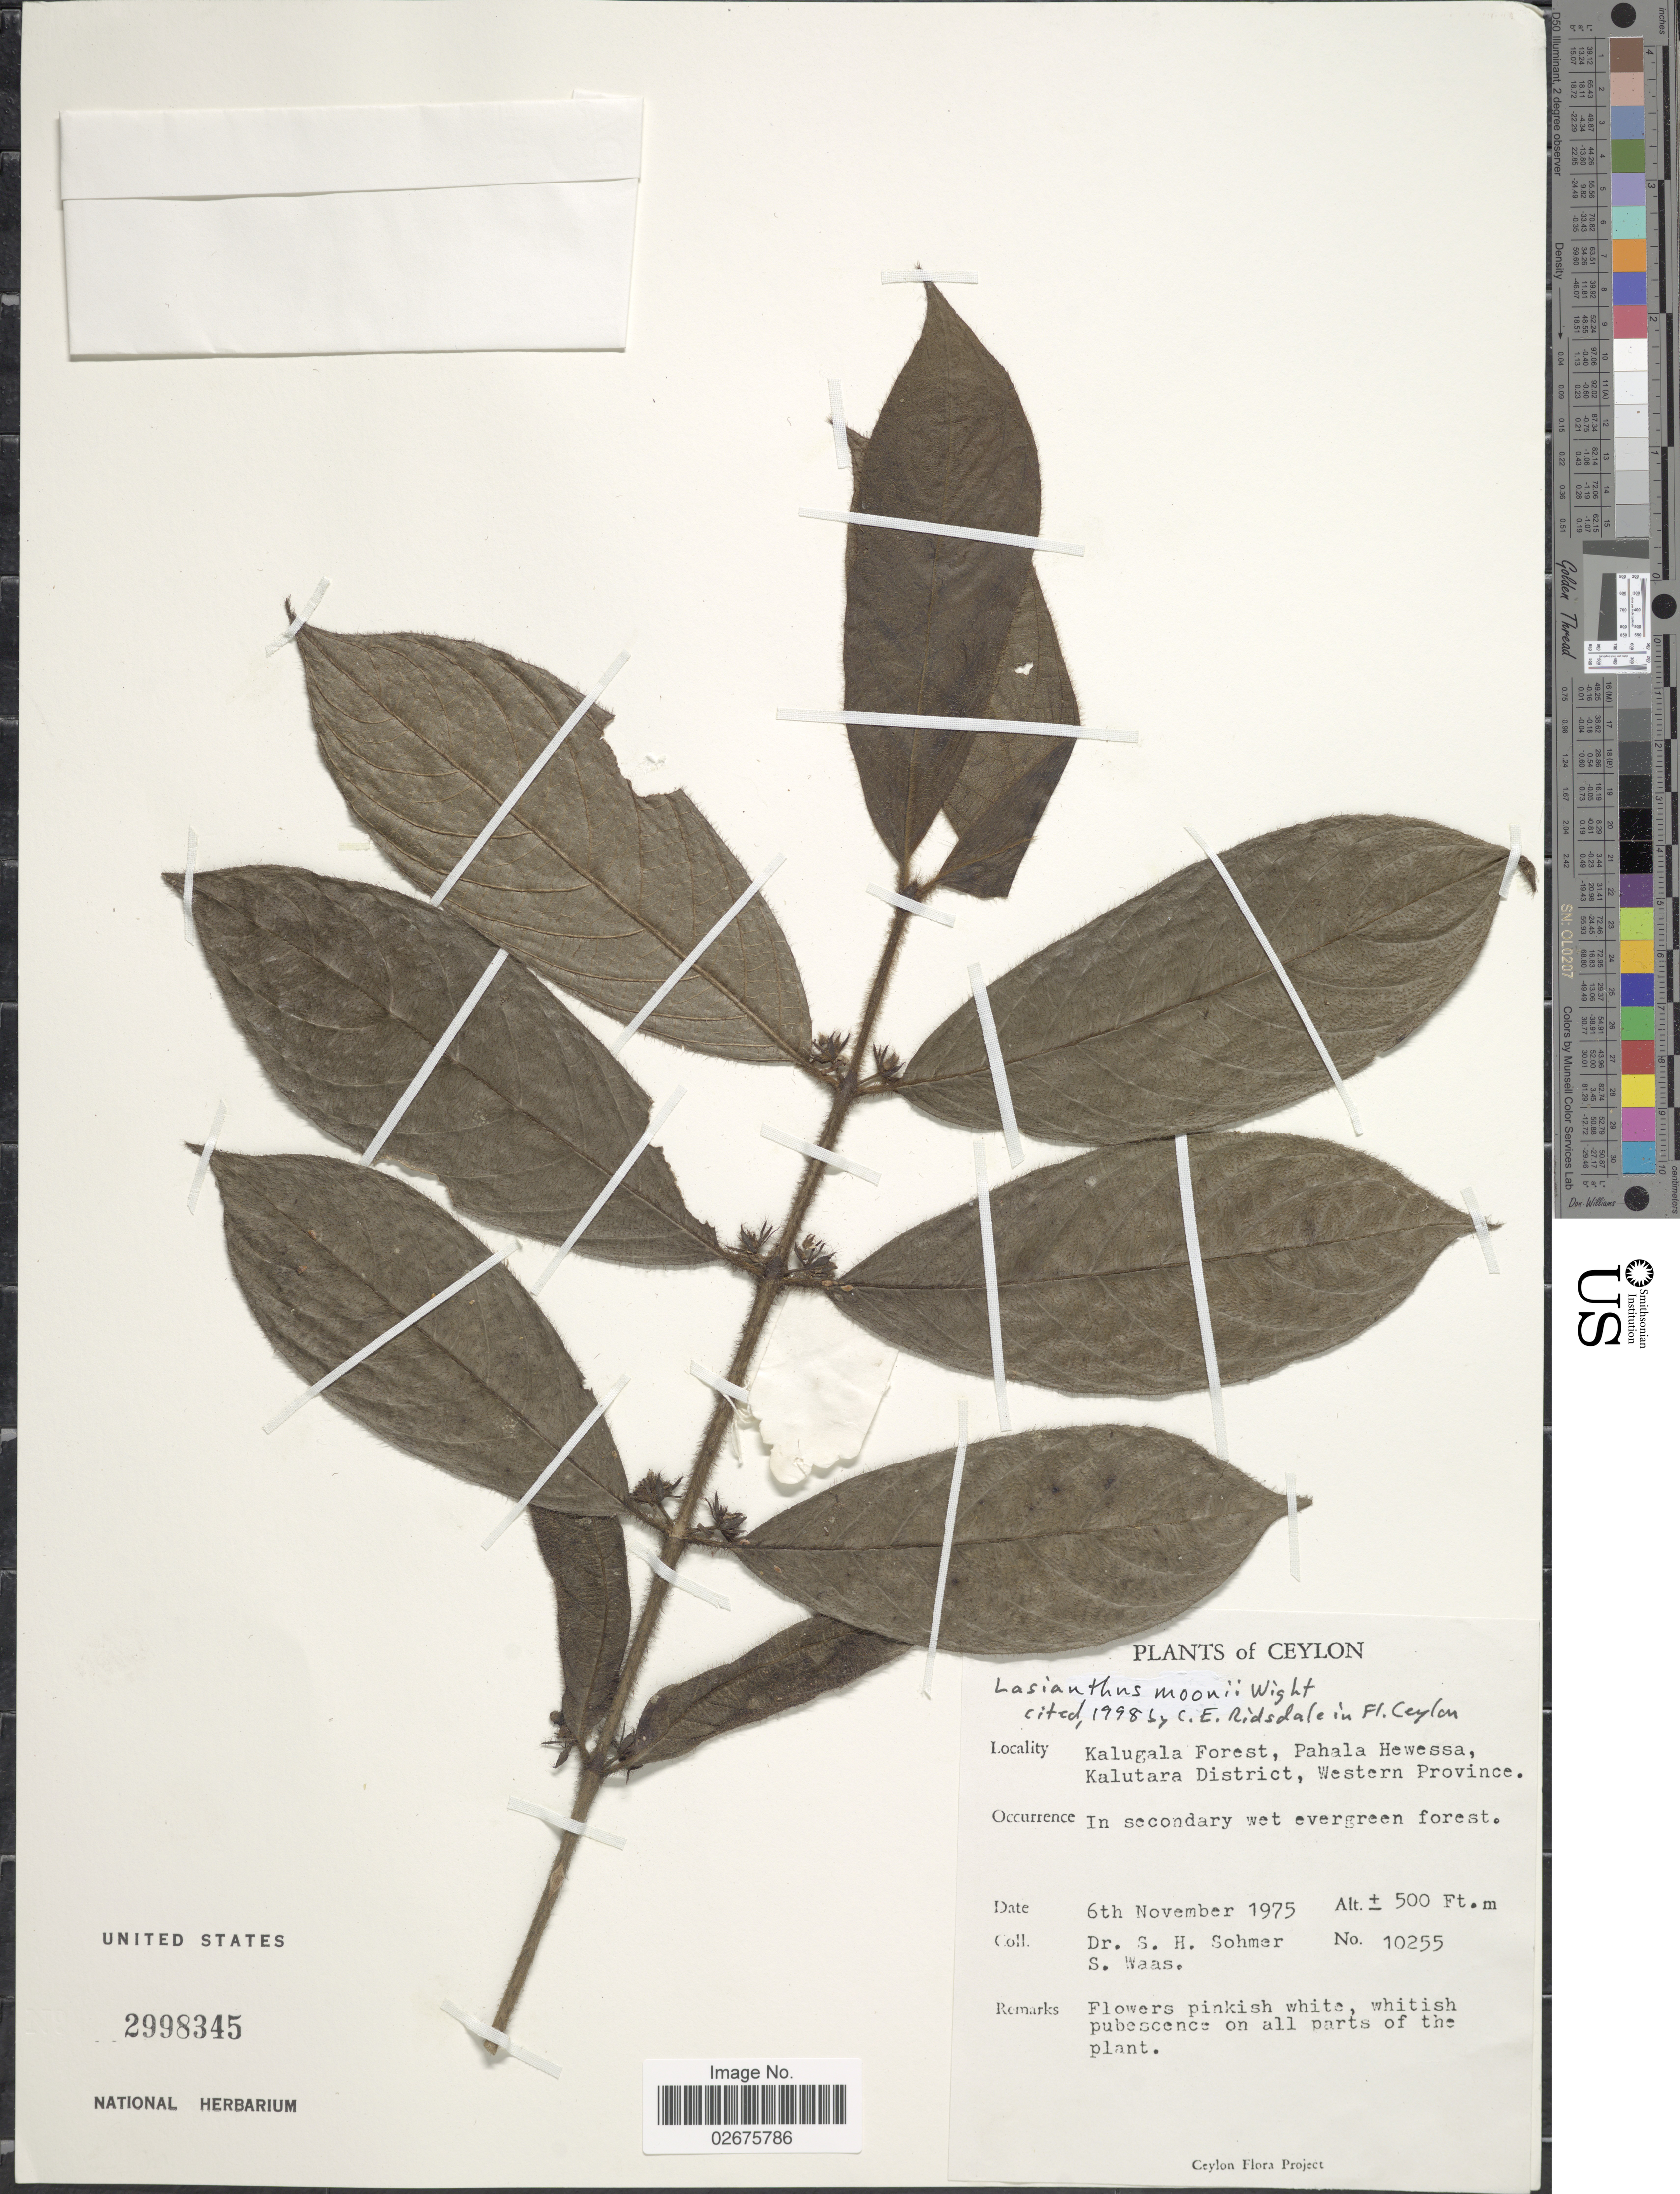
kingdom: Plantae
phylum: Tracheophyta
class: Magnoliopsida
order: Gentianales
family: Rubiaceae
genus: Lasianthus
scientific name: Lasianthus moonii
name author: Wight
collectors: S. H. Sohmer & S. Waas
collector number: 10255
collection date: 1975-11-06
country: Sri Lanka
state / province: Western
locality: Ceylon, Kalugala Forest, Pahala Hewessa, Kalutara District, Western Province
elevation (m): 152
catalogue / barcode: US 2998345